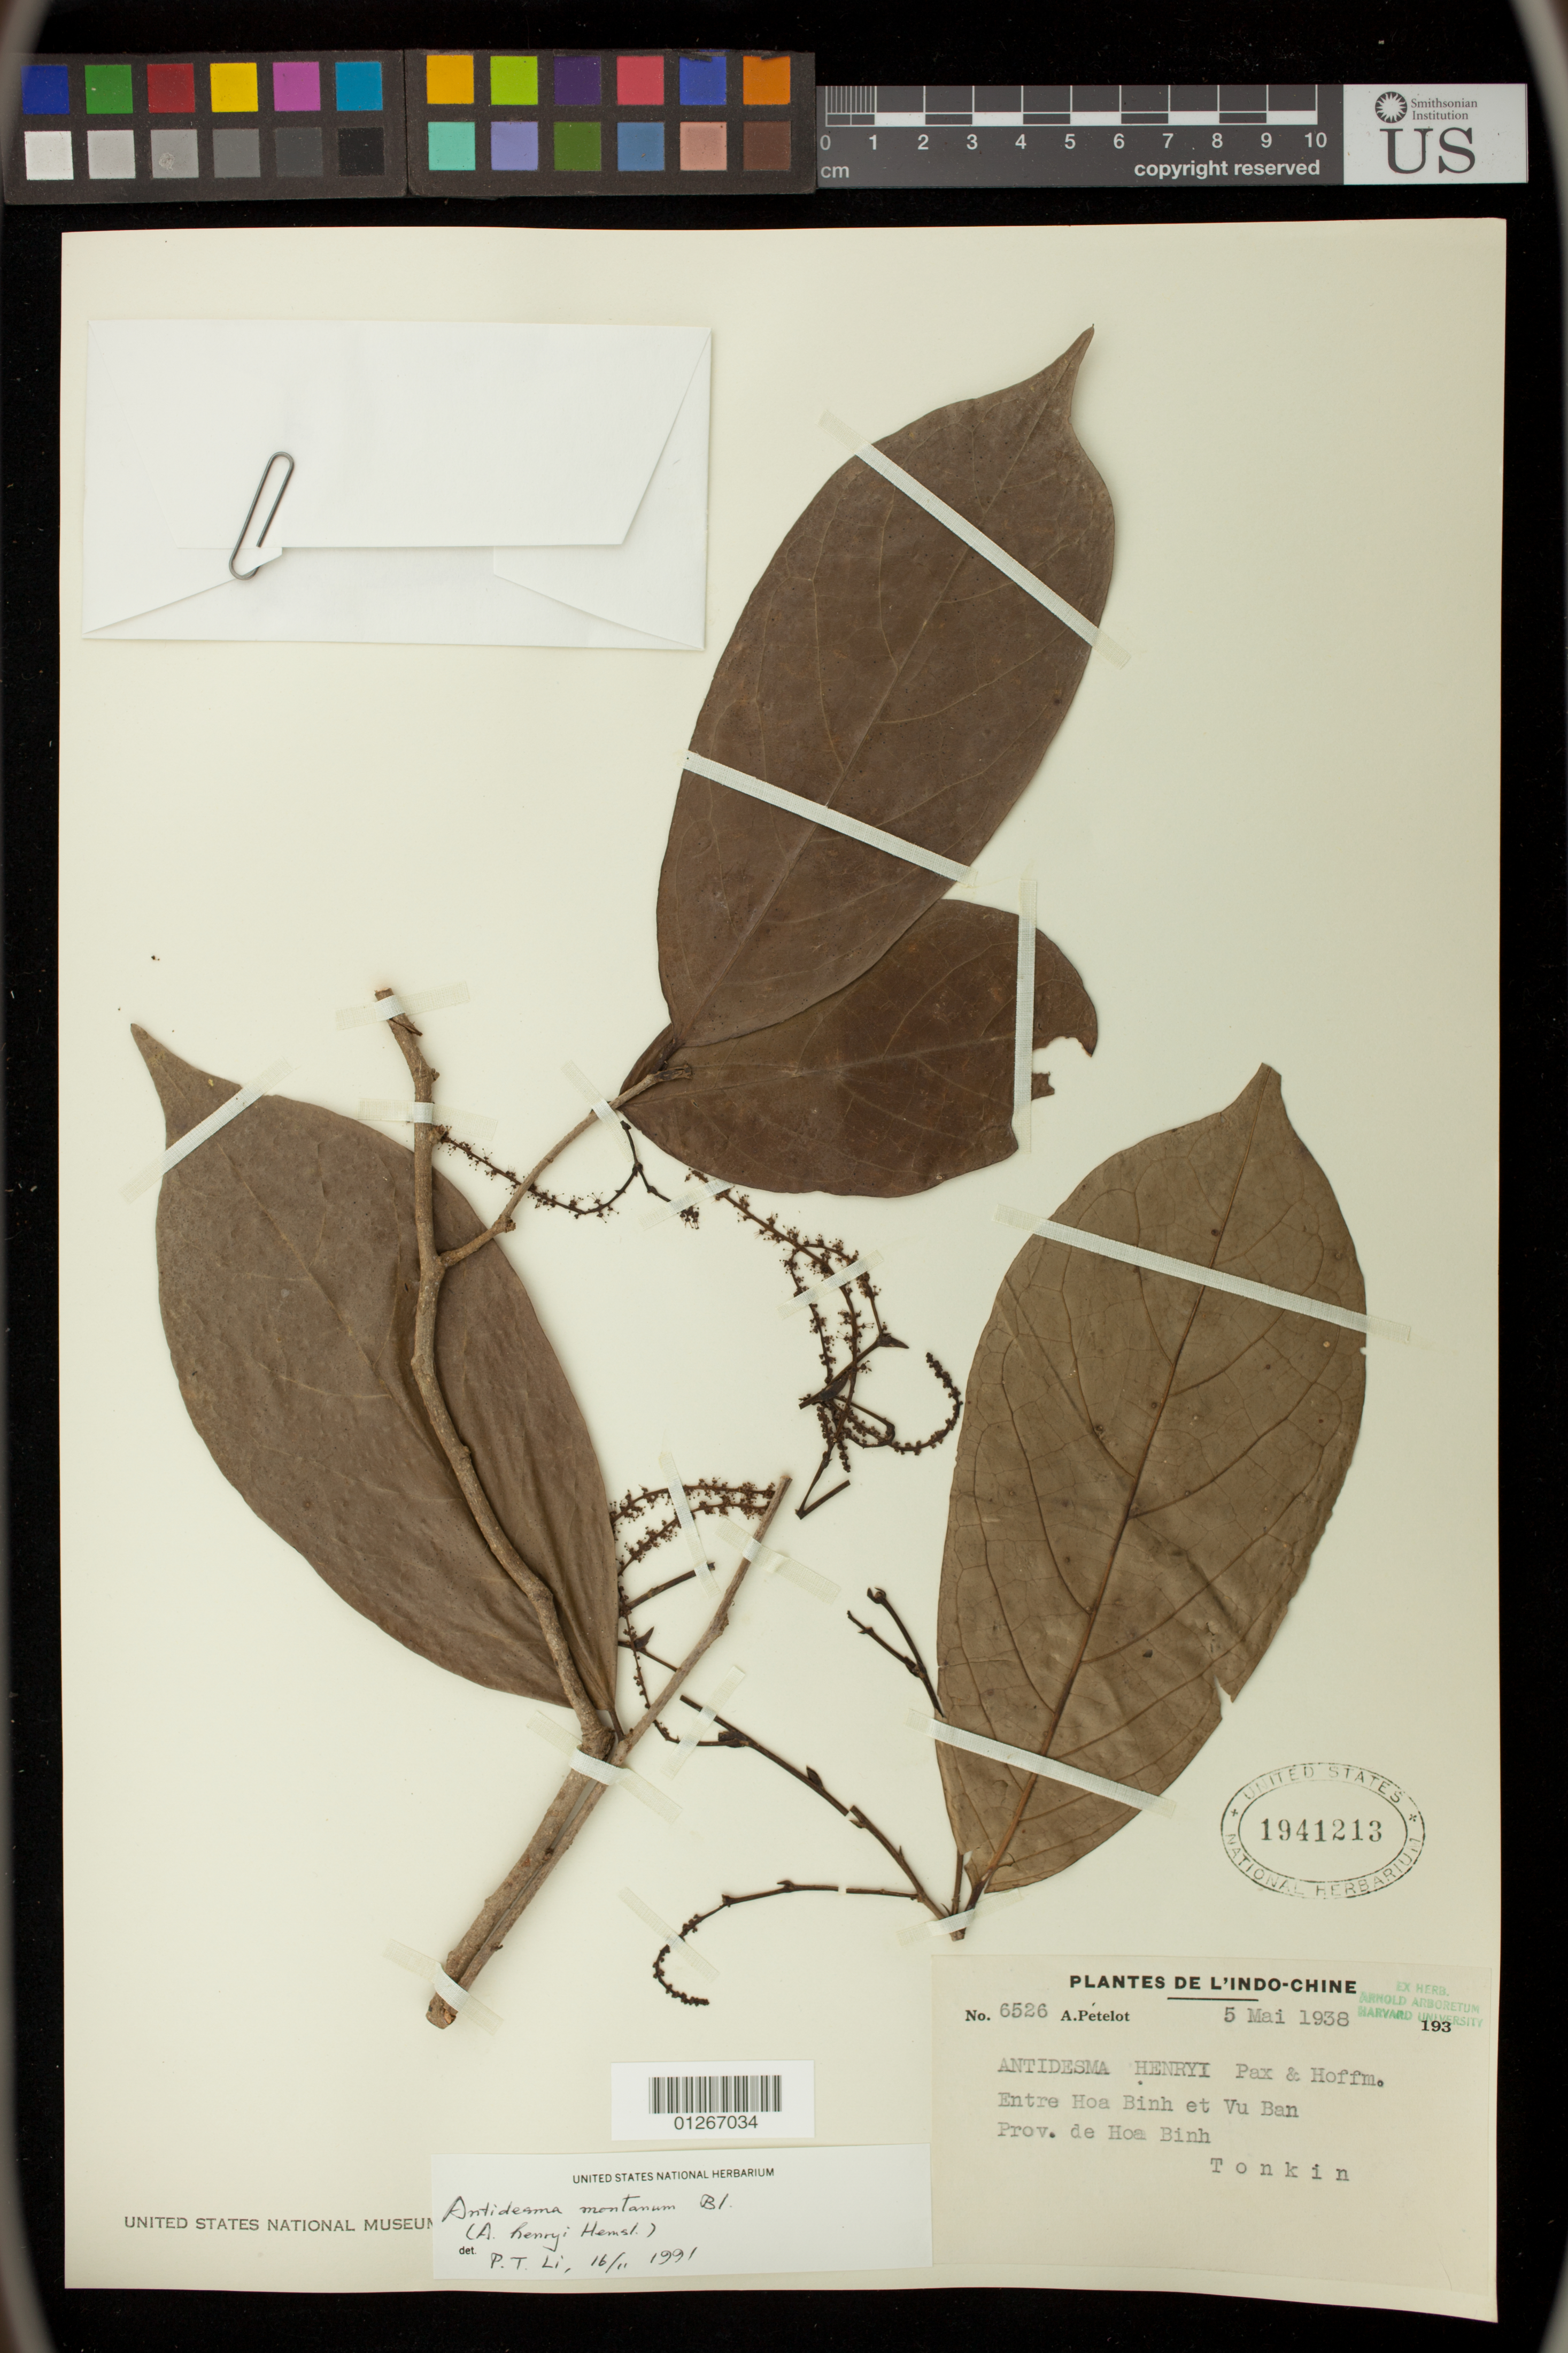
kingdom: Plantae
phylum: Tracheophyta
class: Magnoliopsida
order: Malpighiales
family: Phyllanthaceae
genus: Antidesma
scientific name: Antidesma montanum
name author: Blume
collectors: A. Petelot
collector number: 6526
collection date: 1938-05-05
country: Vietnam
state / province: Hòa Bình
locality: Entre Hòa Bình et Vu Ban, Tonkin.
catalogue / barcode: US 1941213